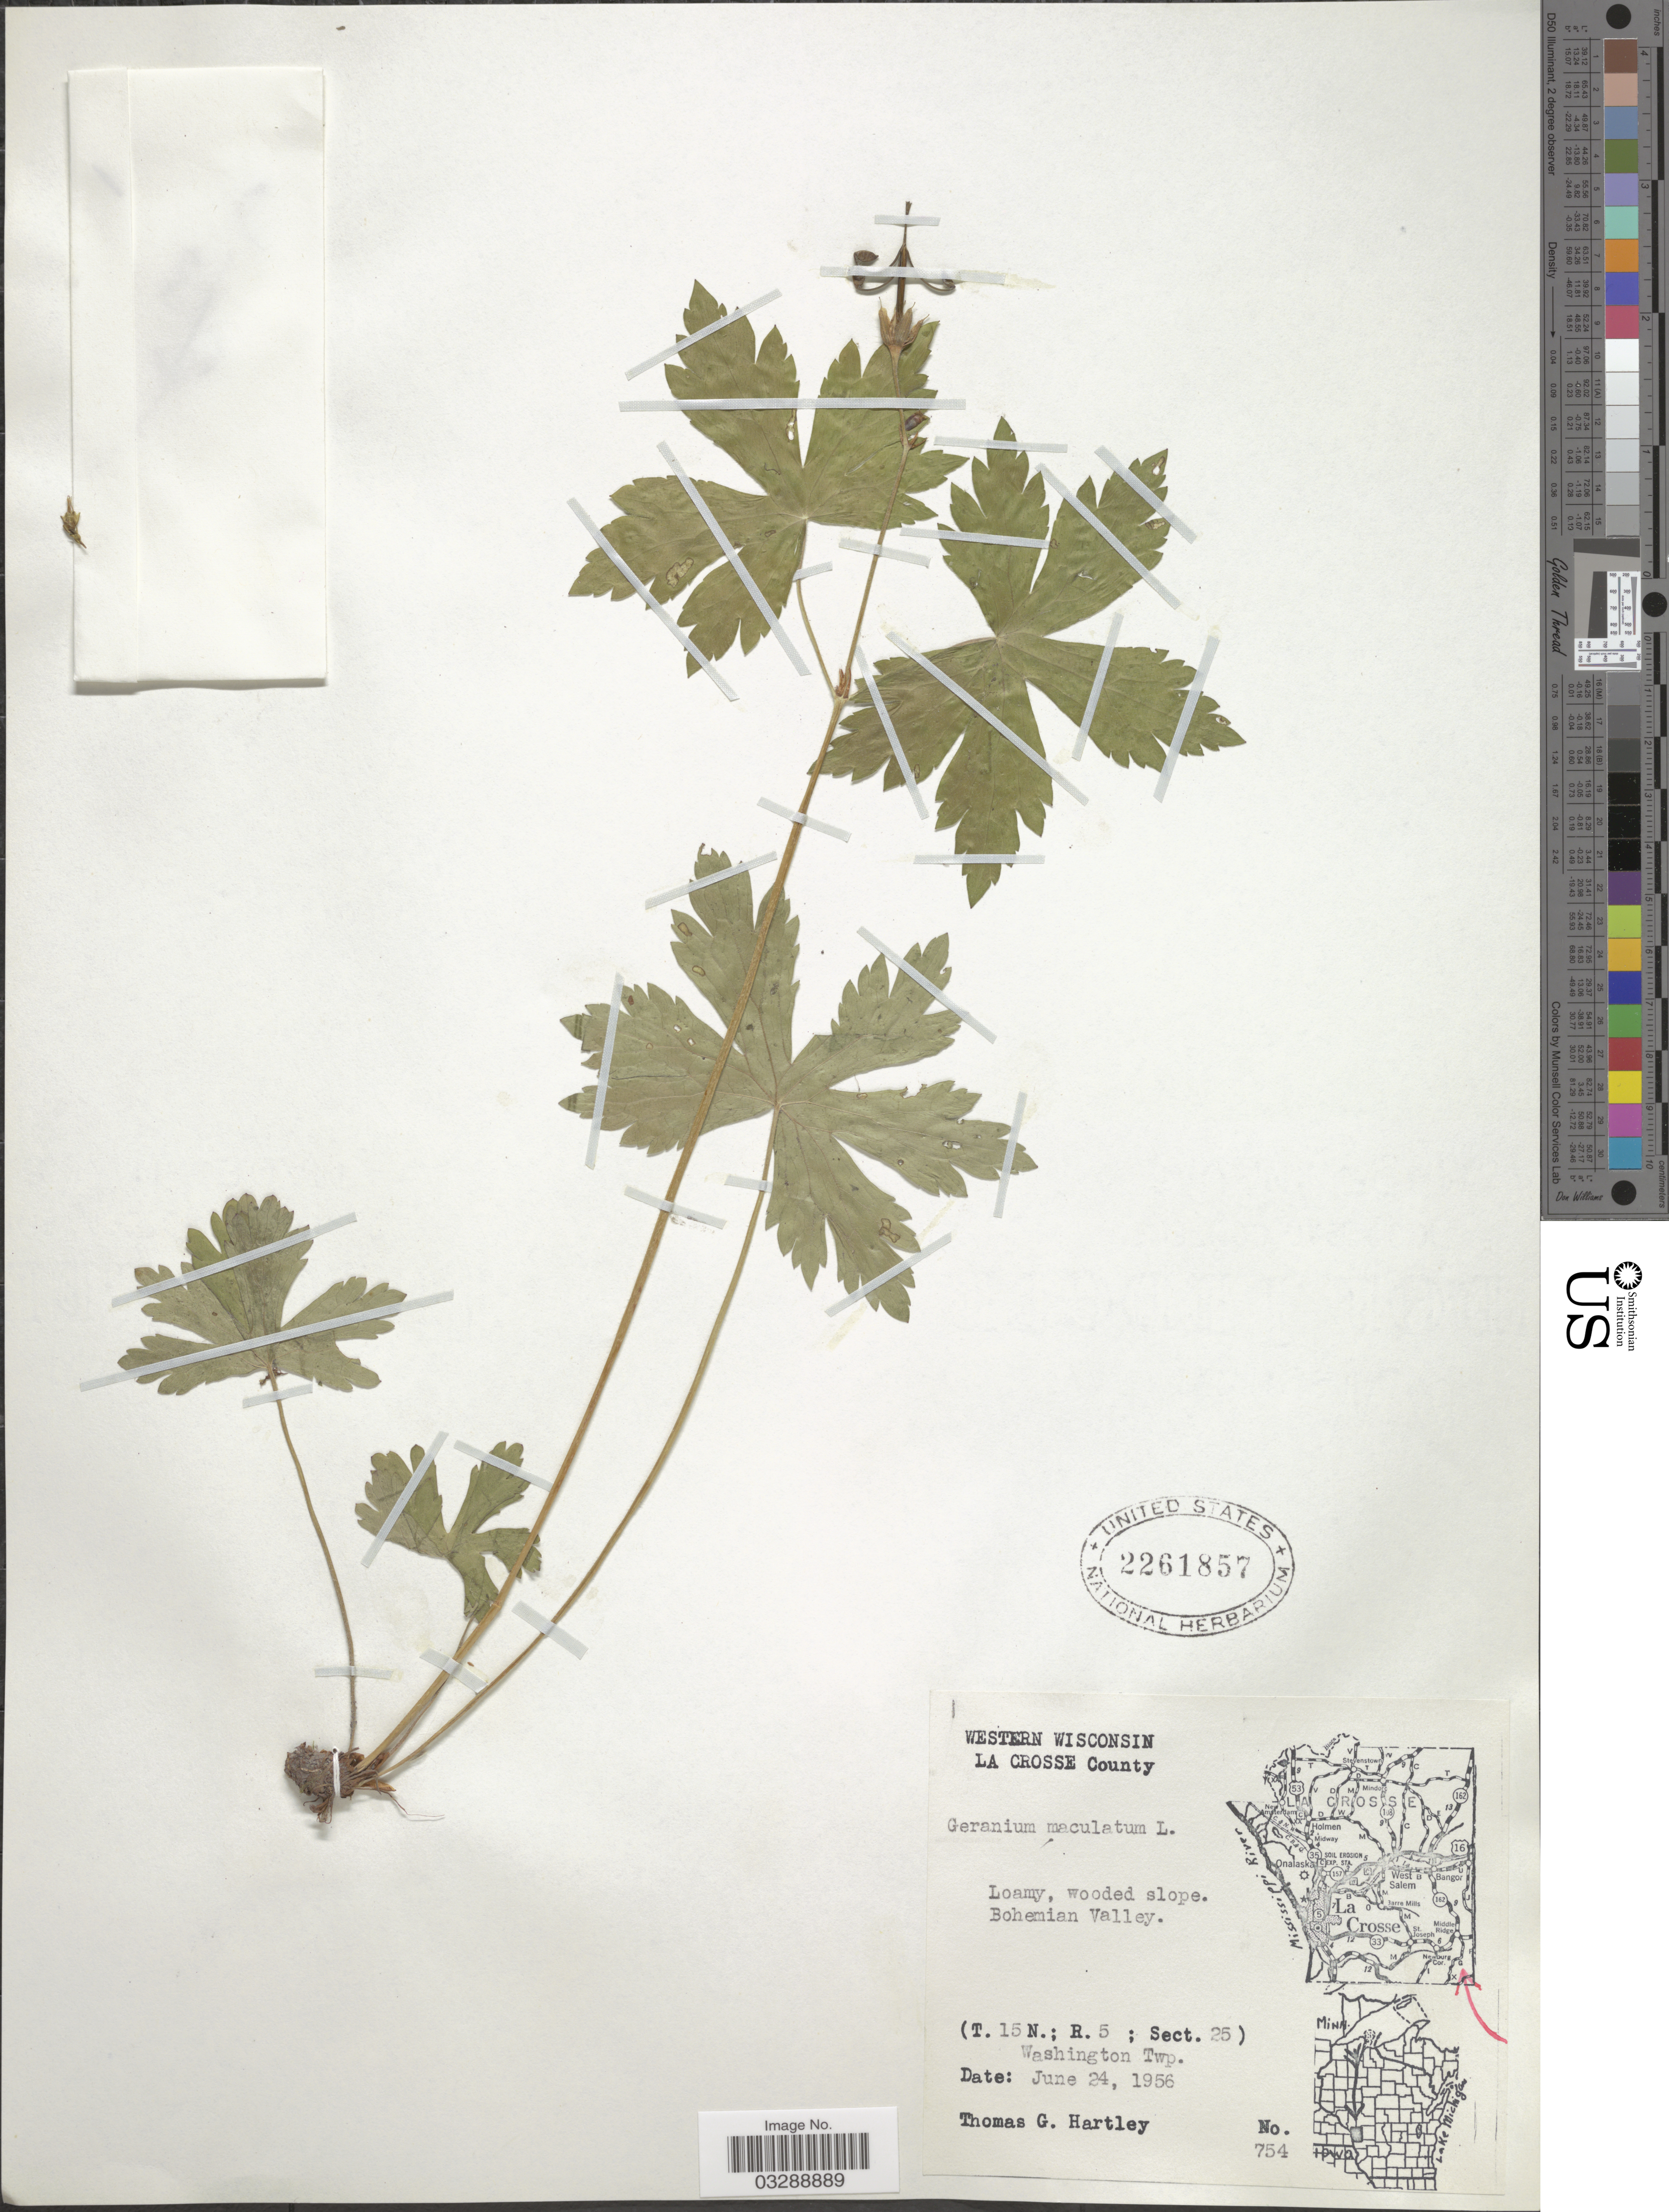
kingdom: Plantae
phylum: Tracheophyta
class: Magnoliopsida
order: Geraniales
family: Geraniaceae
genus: Geranium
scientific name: Geranium maculatum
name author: L.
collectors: T. G. Hartley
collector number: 754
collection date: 1956-06-24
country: United States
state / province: Wisconsin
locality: La Crosse County. Bohemian Valley. (T. 15N.; R.5 ; Sect. 25) Washington Twp.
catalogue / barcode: US 2261857